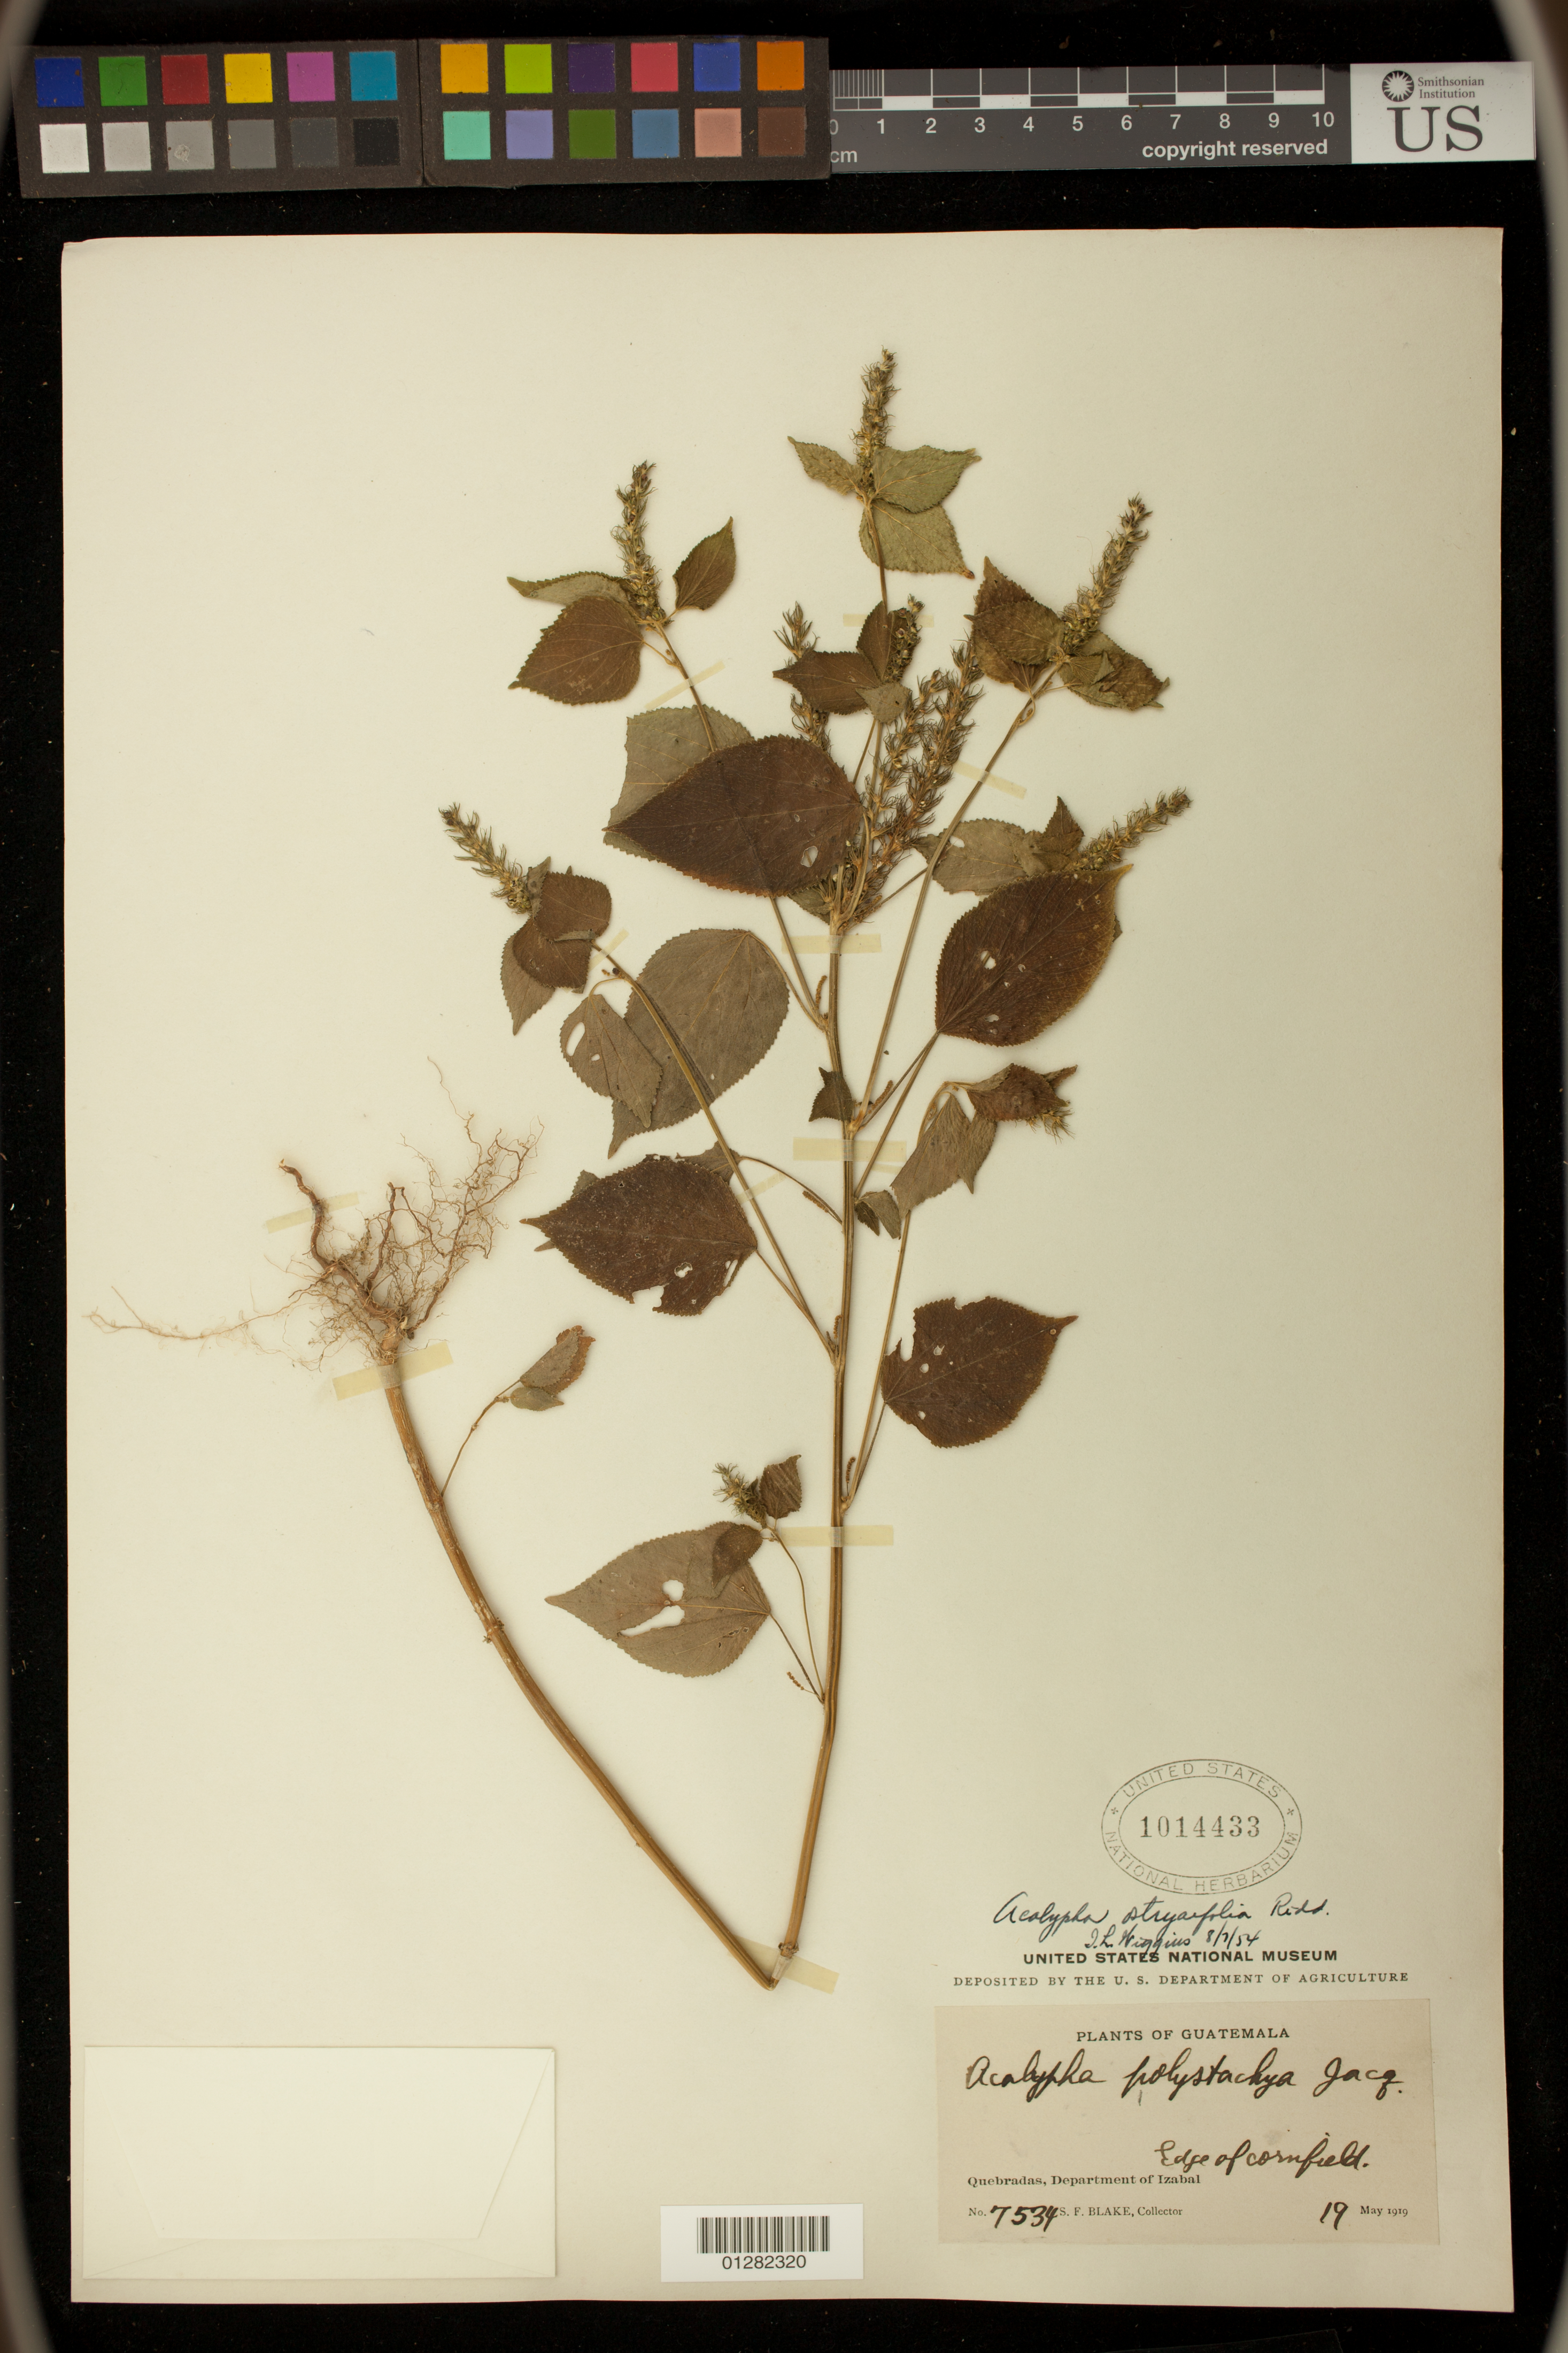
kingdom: Plantae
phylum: Tracheophyta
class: Magnoliopsida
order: Malpighiales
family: Euphorbiaceae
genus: Acalypha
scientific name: Acalypha ostryifolia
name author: Ridd.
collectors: J. Ortega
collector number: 7534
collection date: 1919-05-19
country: Guatemala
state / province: Izabal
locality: Quebradas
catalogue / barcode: US 1014433